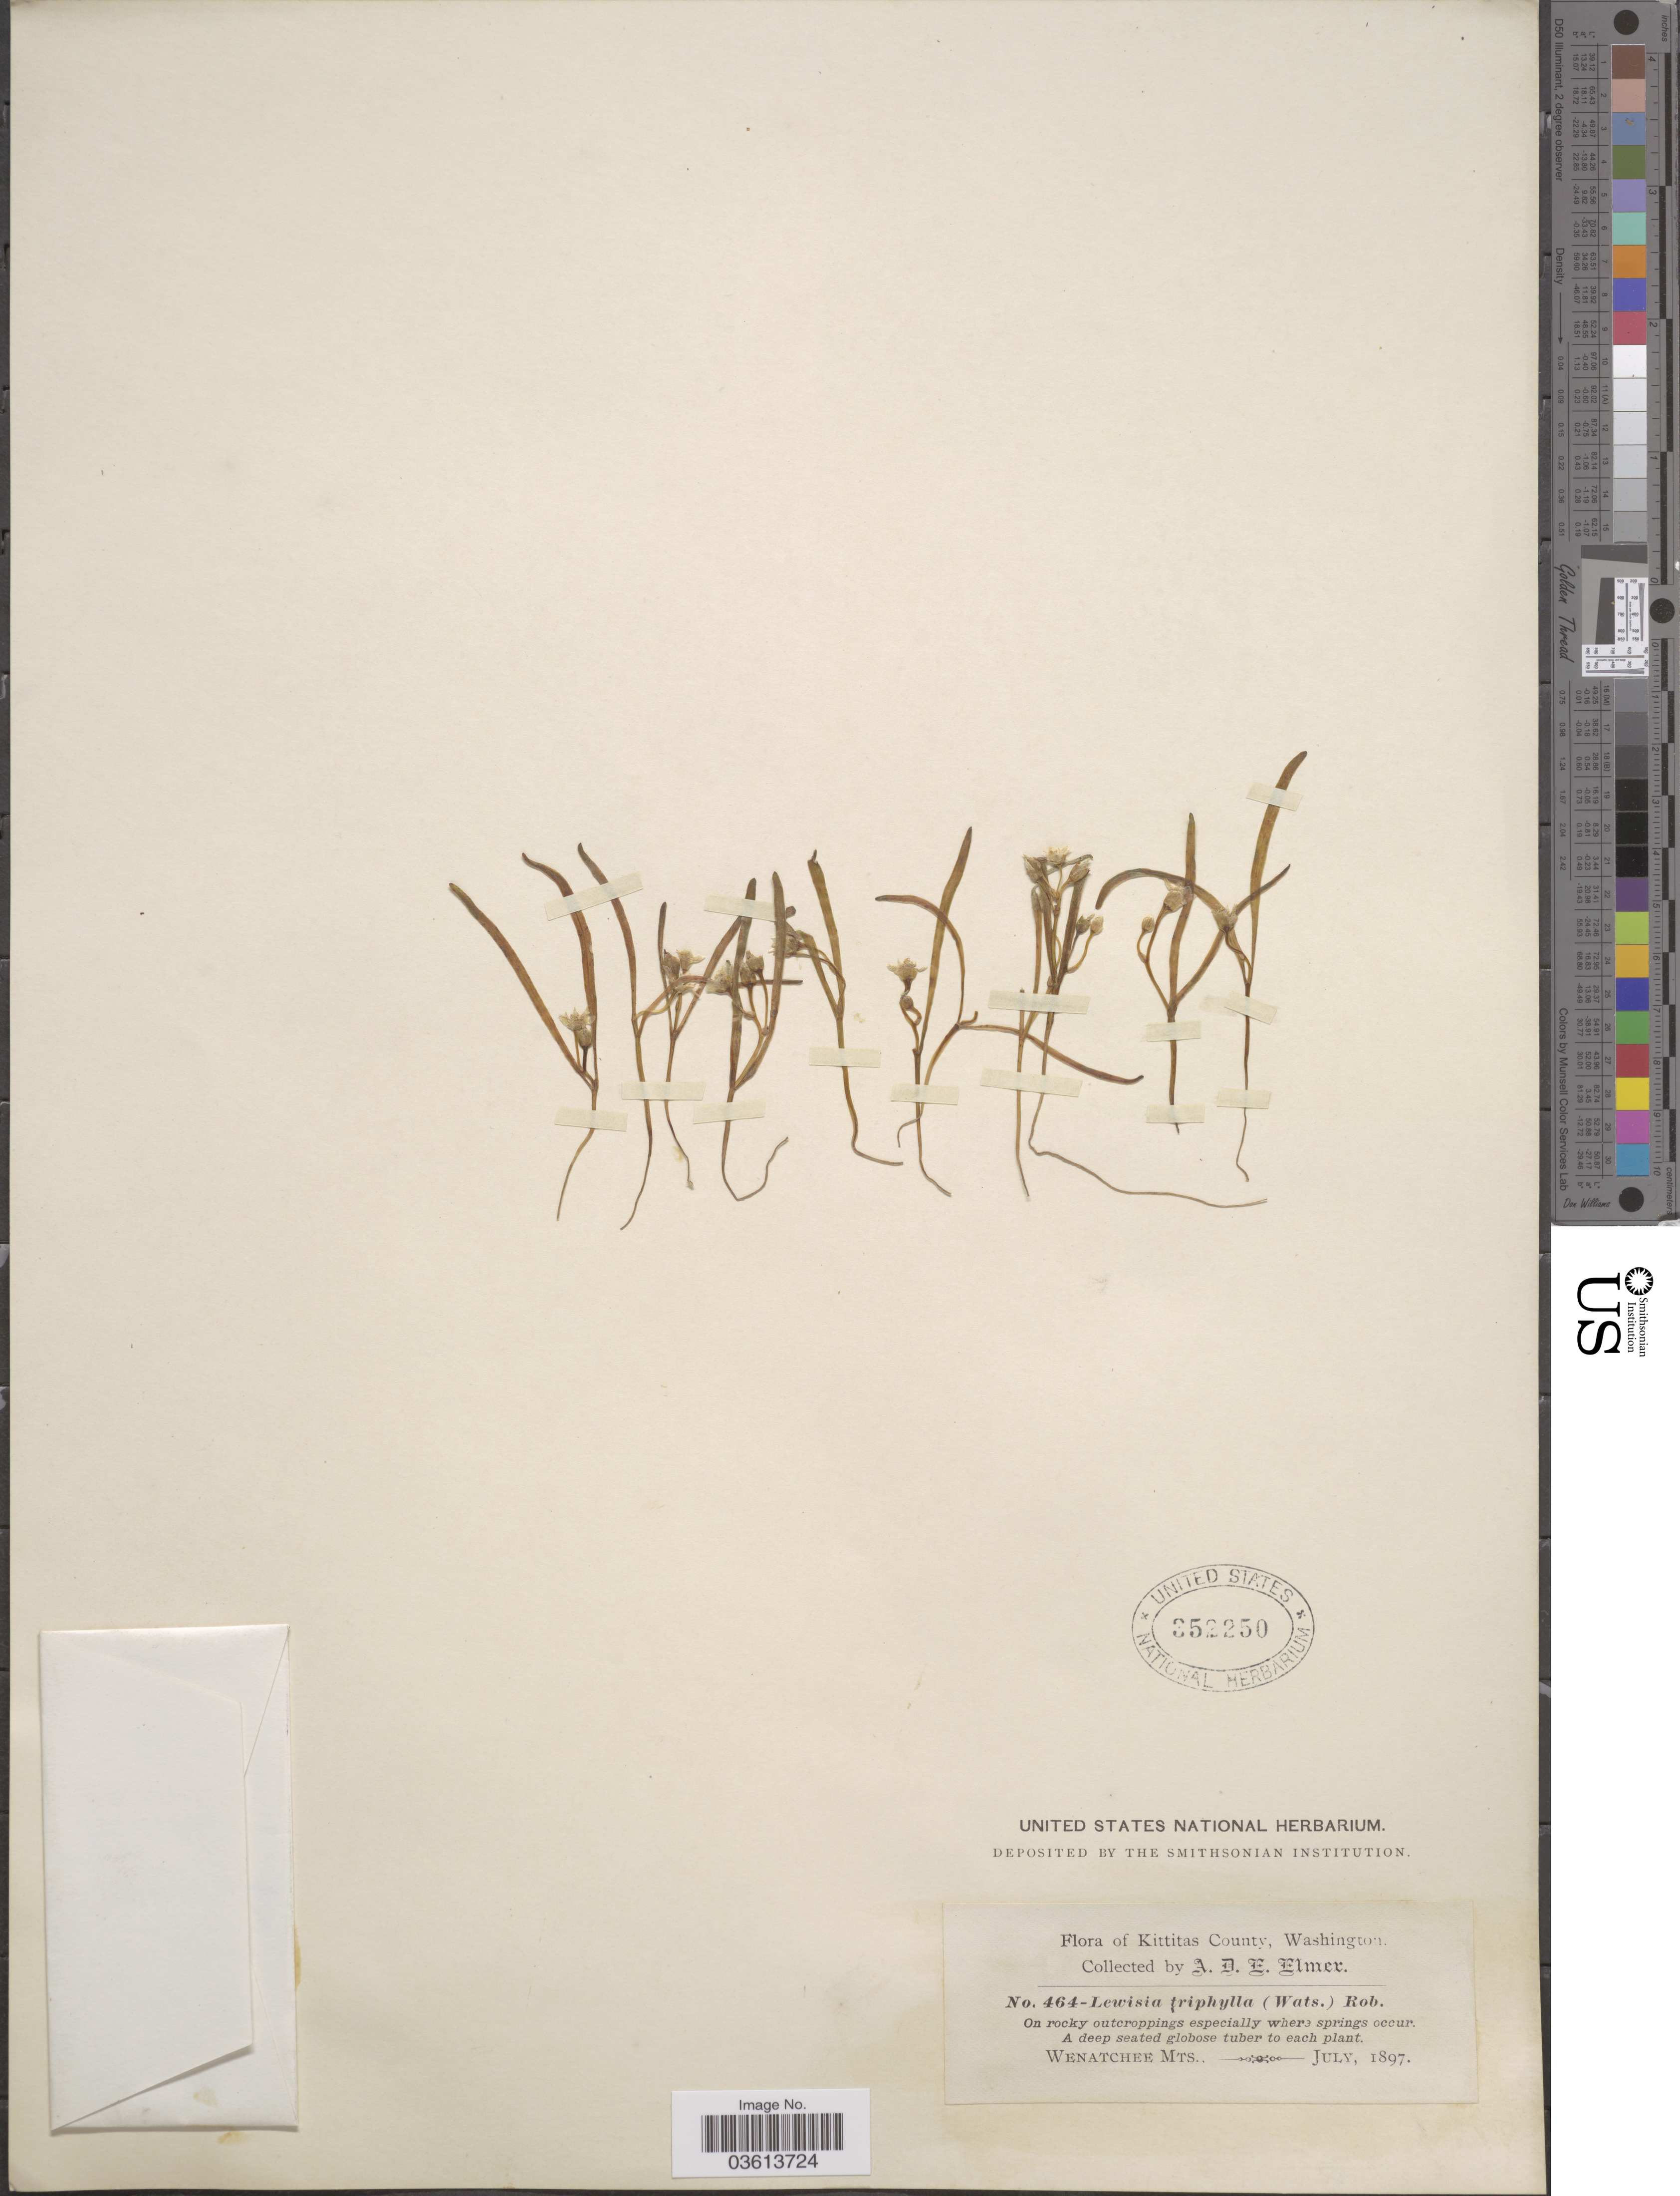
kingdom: Plantae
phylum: Tracheophyta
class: Magnoliopsida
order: Caryophyllales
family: Montiaceae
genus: Erocallis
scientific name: Erocallis triphylla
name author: (S. Watson) Rydb.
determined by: Strong, Mark T., (BOT), Smithsonian Institution - National Museum of Natural History (UNITED STATES)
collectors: A. D. E. Elmer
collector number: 464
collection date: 1897-07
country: United States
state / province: Washington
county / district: Kittitas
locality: Kittitas County. Wenatchee Mts.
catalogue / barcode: US 352250